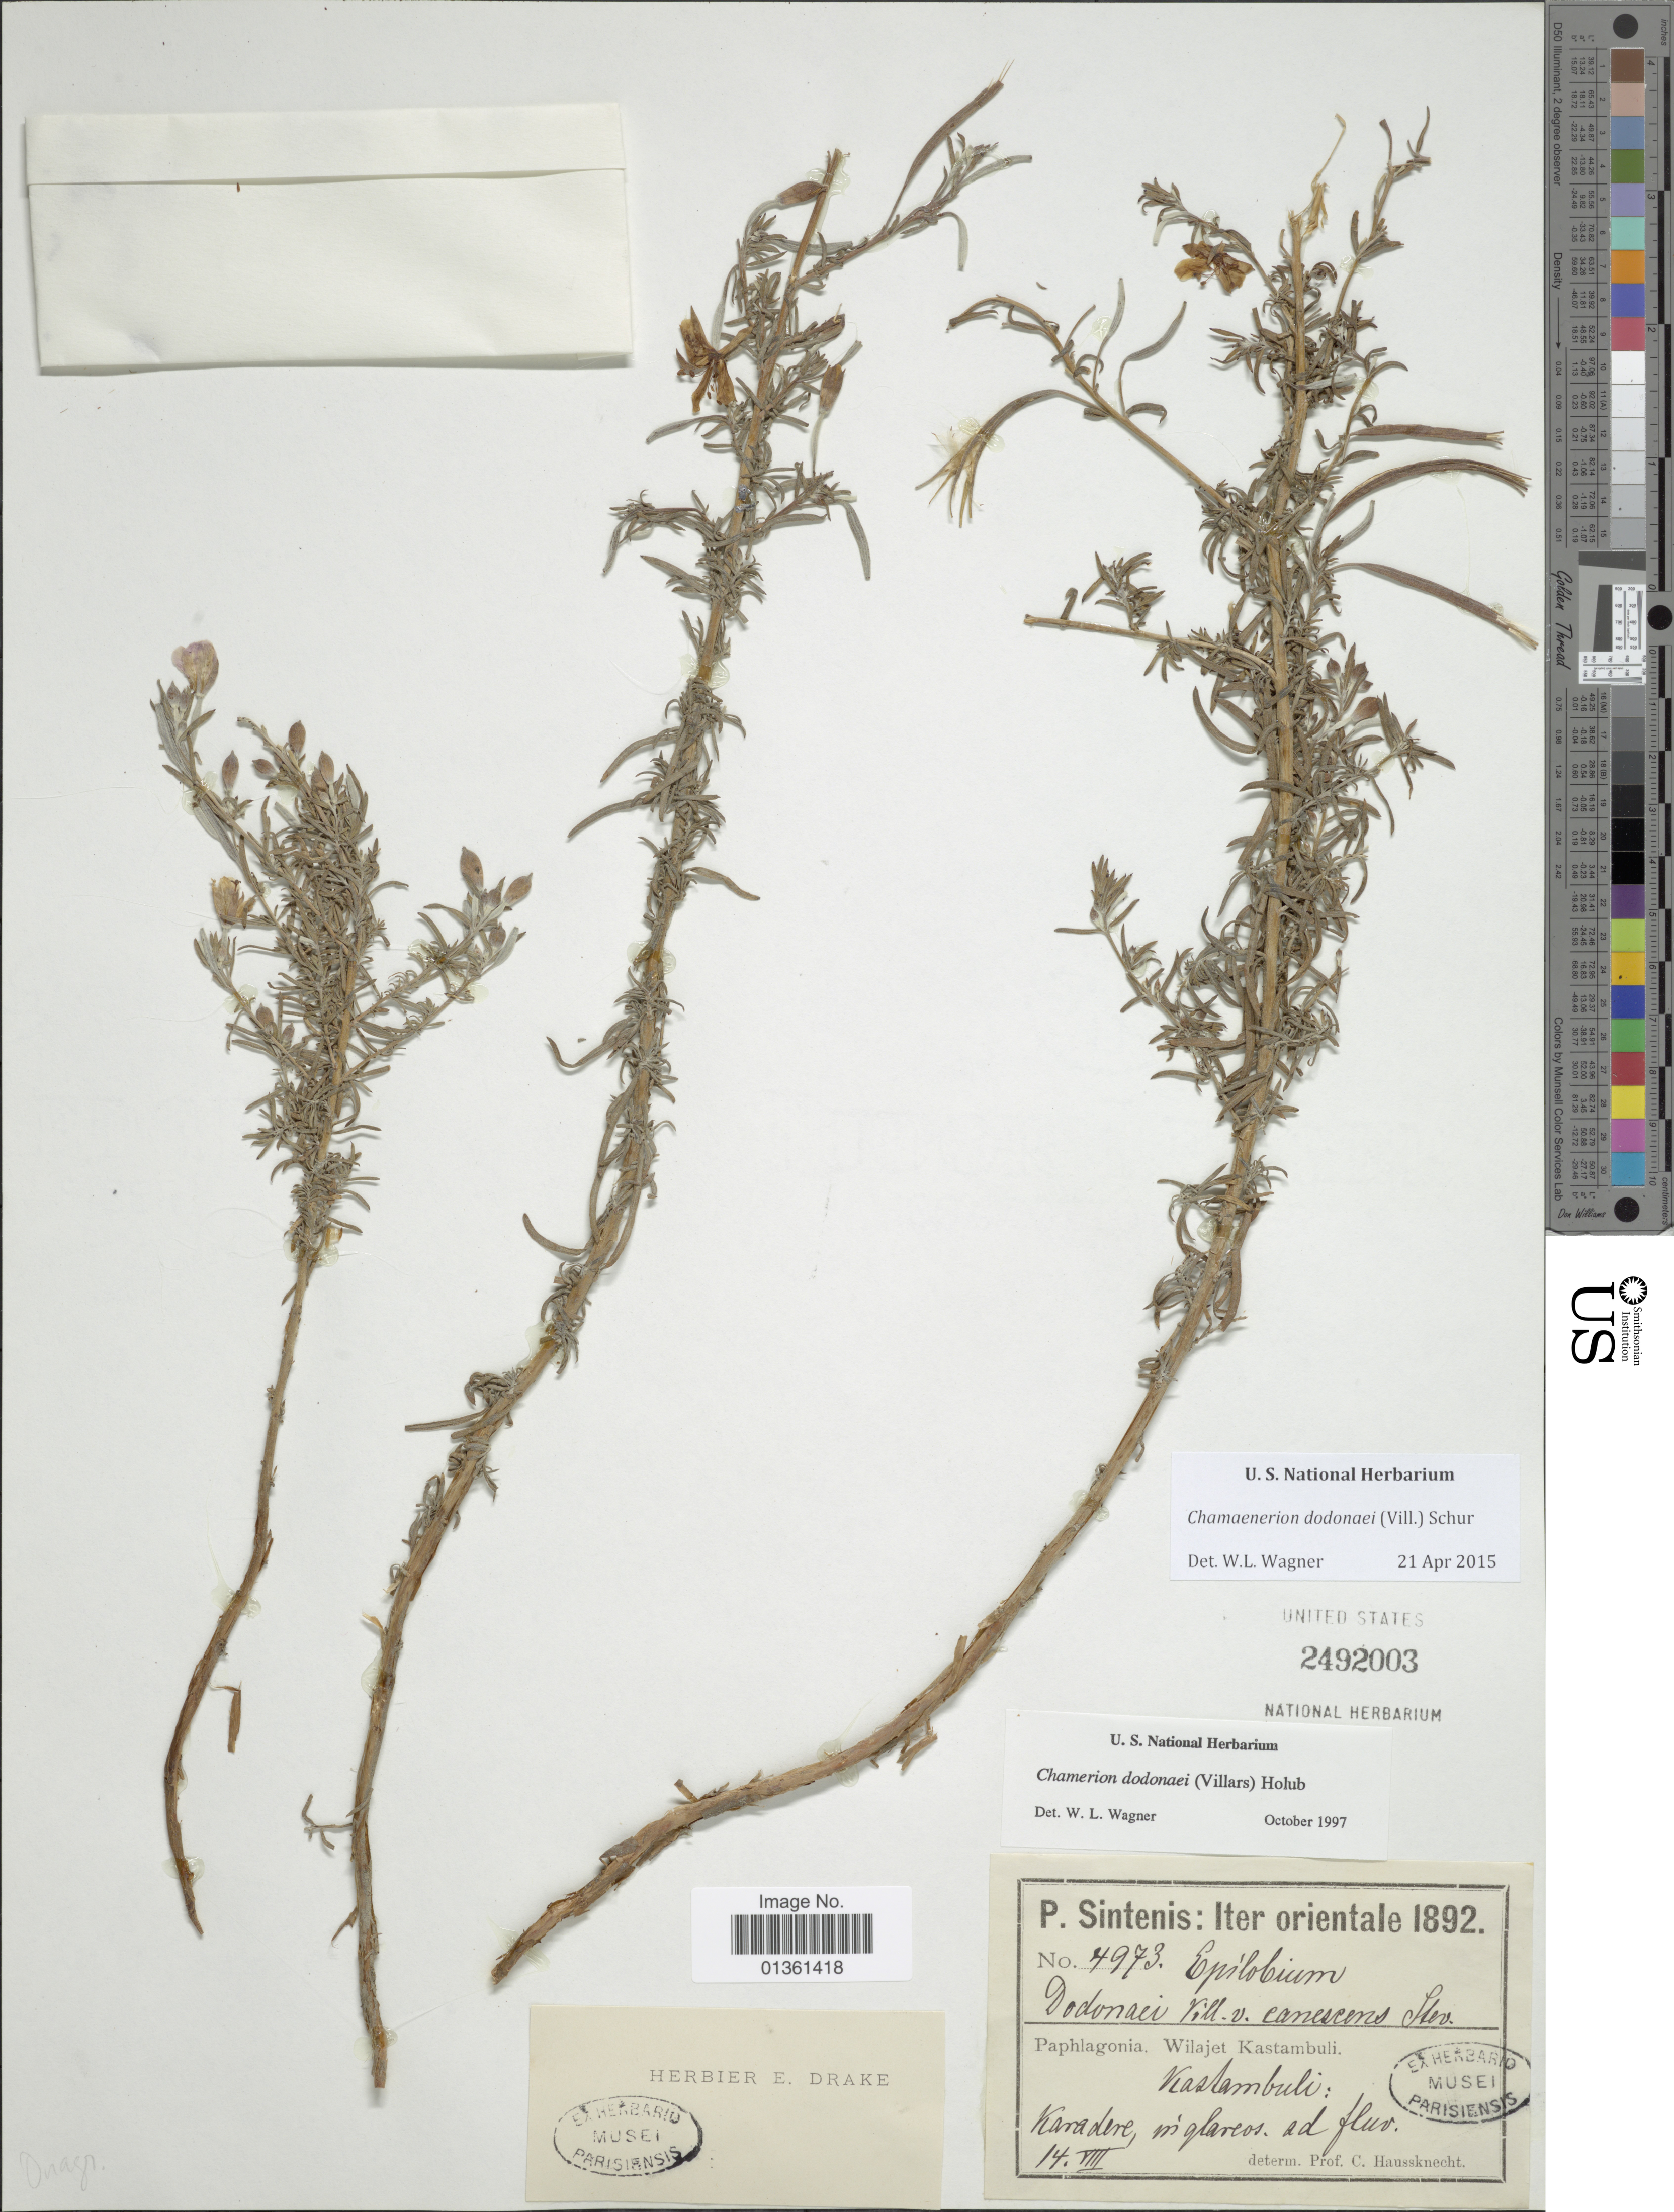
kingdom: Plantae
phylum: Tracheophyta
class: Magnoliopsida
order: Myrtales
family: Onagraceae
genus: Chamaenerion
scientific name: Chamaenerion dodonaei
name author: (Vill.) Schur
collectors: P. Sintenis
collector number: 4973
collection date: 1892-08-14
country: Turkey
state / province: Kastamonu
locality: Paphlagonia. Wilajet Kastambuli. Karadere.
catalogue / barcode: US 2492003